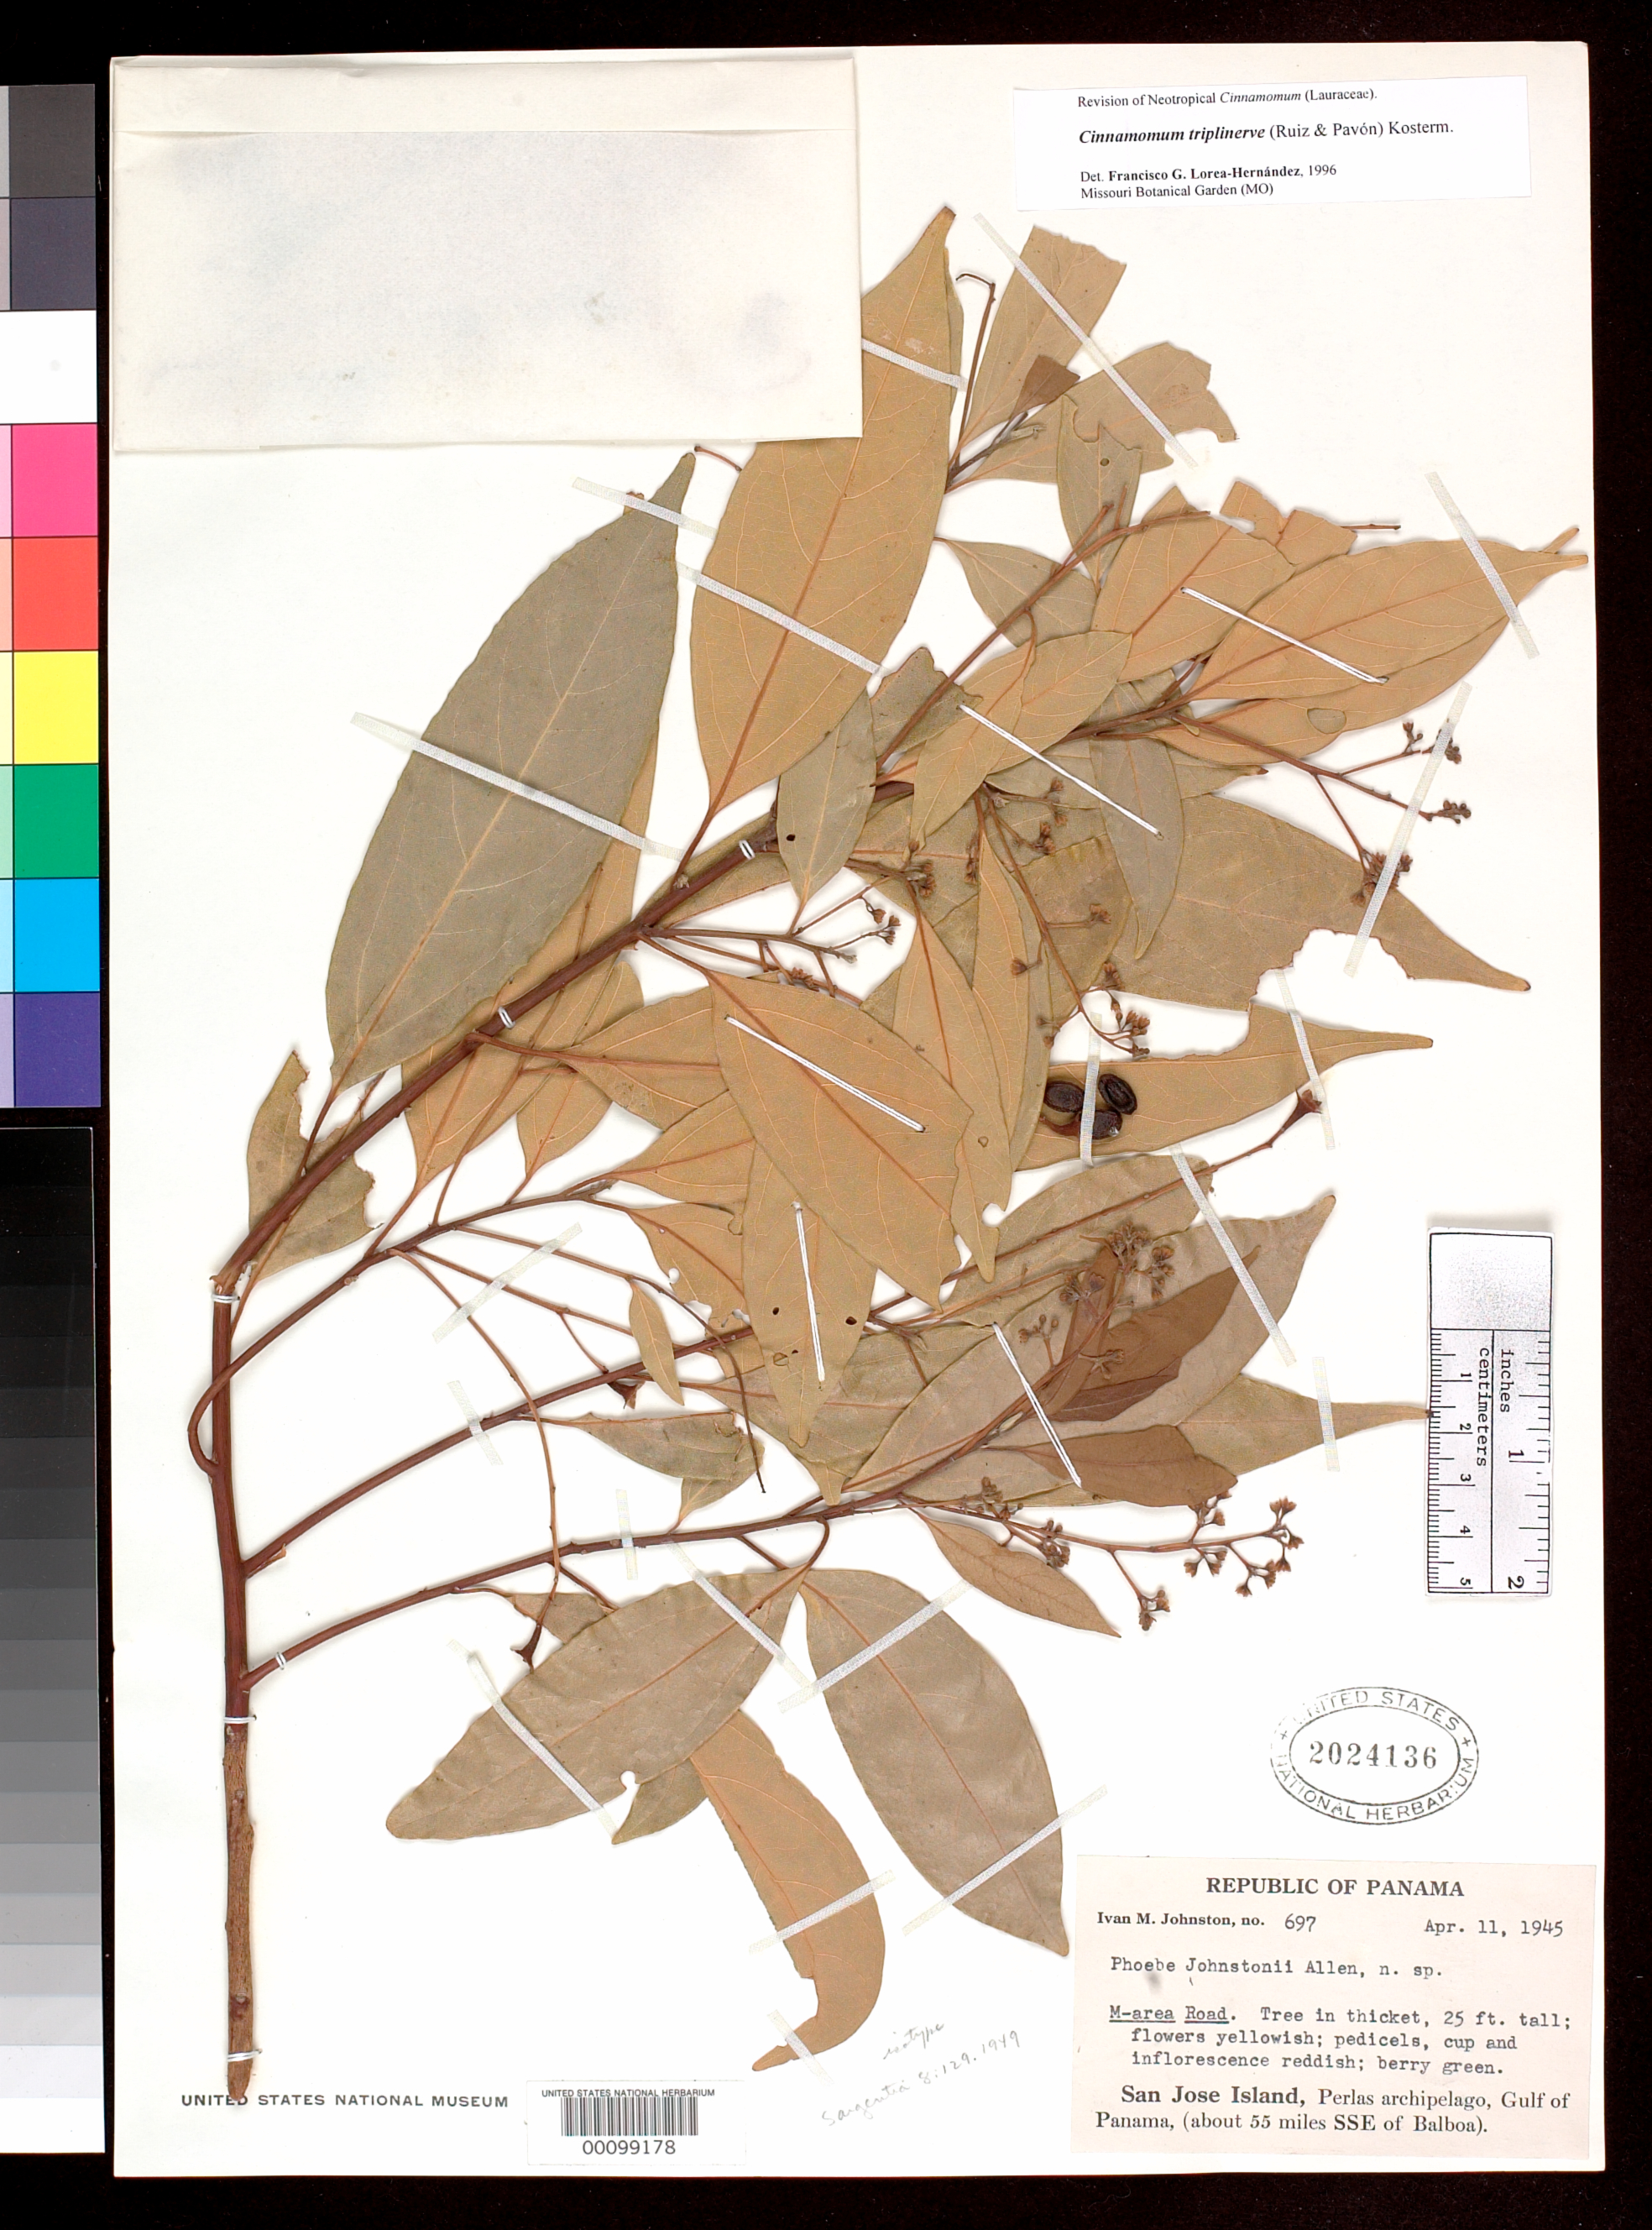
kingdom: Plantae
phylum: Tracheophyta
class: Magnoliopsida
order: Laurales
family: Lauraceae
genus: Phoebe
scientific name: Phoebe johnstonii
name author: C.K. Allen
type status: Isotype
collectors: I.M. Johnston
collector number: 697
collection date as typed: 11 Apr 1945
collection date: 1945-04-11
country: Panama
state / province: Panamá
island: San Jose Island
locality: Ca. 55 mi SSE of Balboa. [Perlas Arch.]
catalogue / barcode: US 2024136